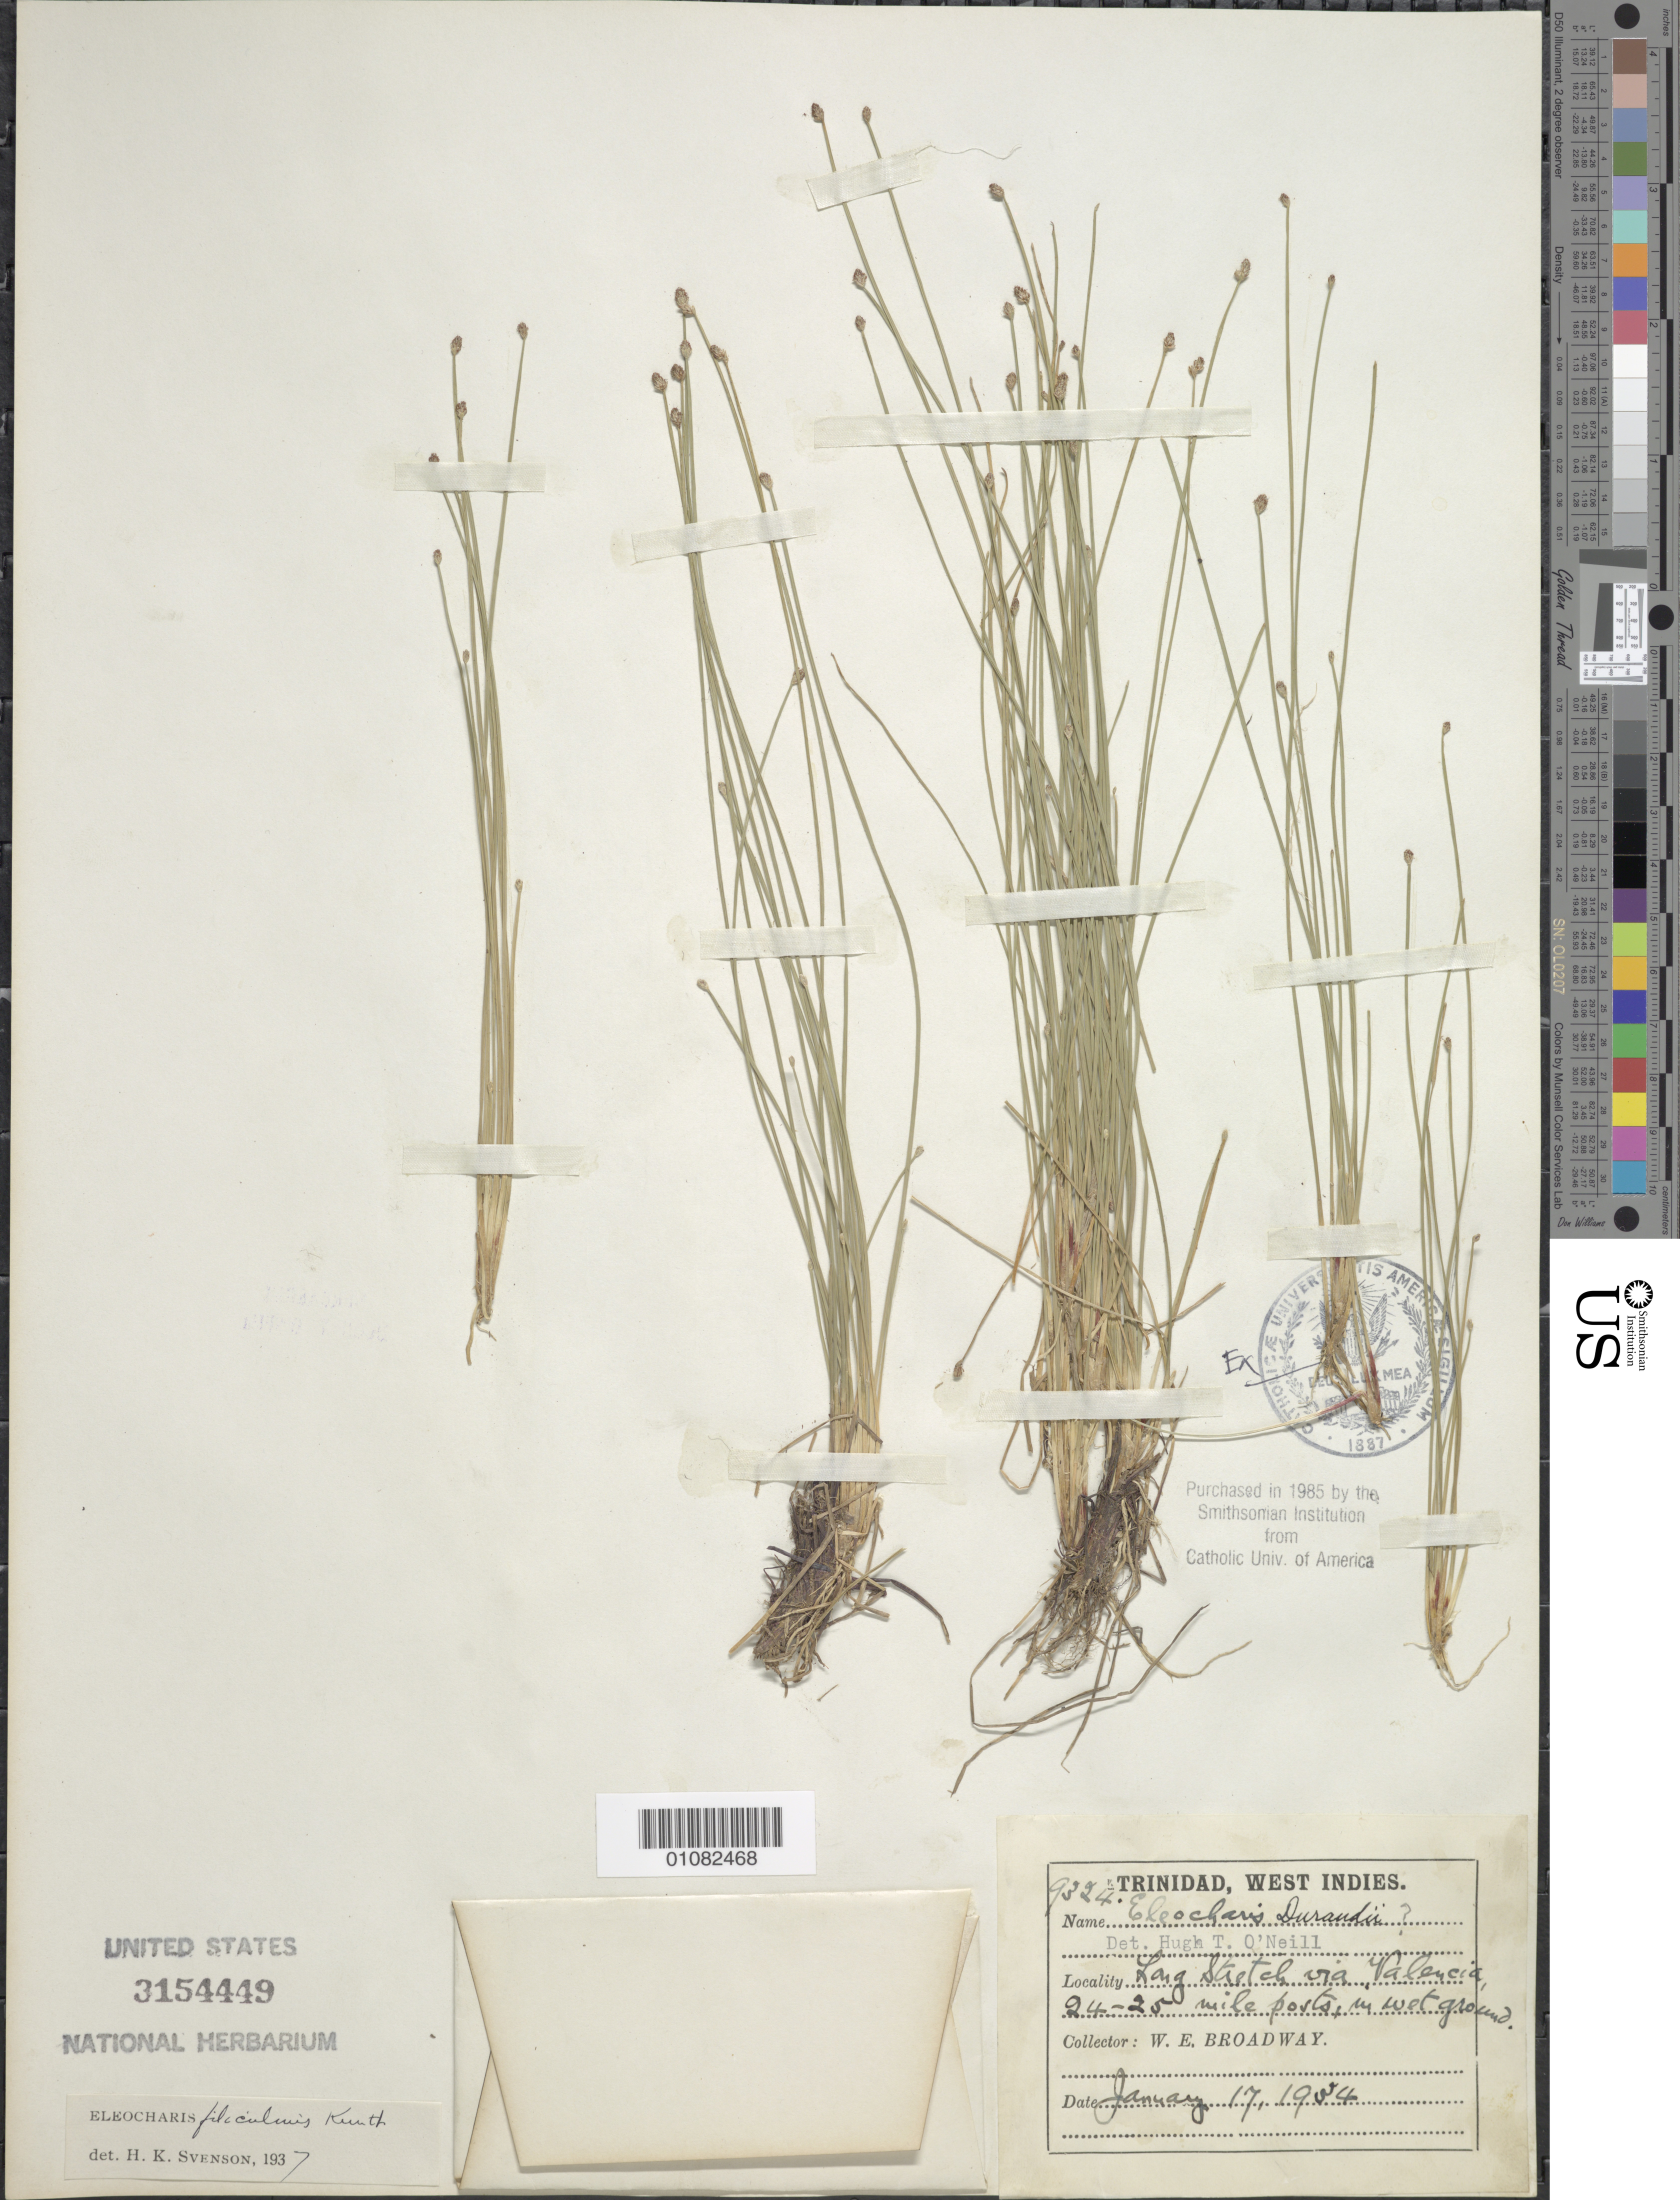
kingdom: Plantae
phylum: Tracheophyta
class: Liliopsida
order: Poales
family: Cyperaceae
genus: Eleocharis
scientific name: Eleocharis filiculmis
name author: Kunth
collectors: W. E. Broadway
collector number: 9324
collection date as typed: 17 Jan 1934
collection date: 1934-01-17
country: Trinidad and Tobago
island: Trinidad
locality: Long Stretch via Valencia, 24-25 mile posts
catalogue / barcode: US 3154449